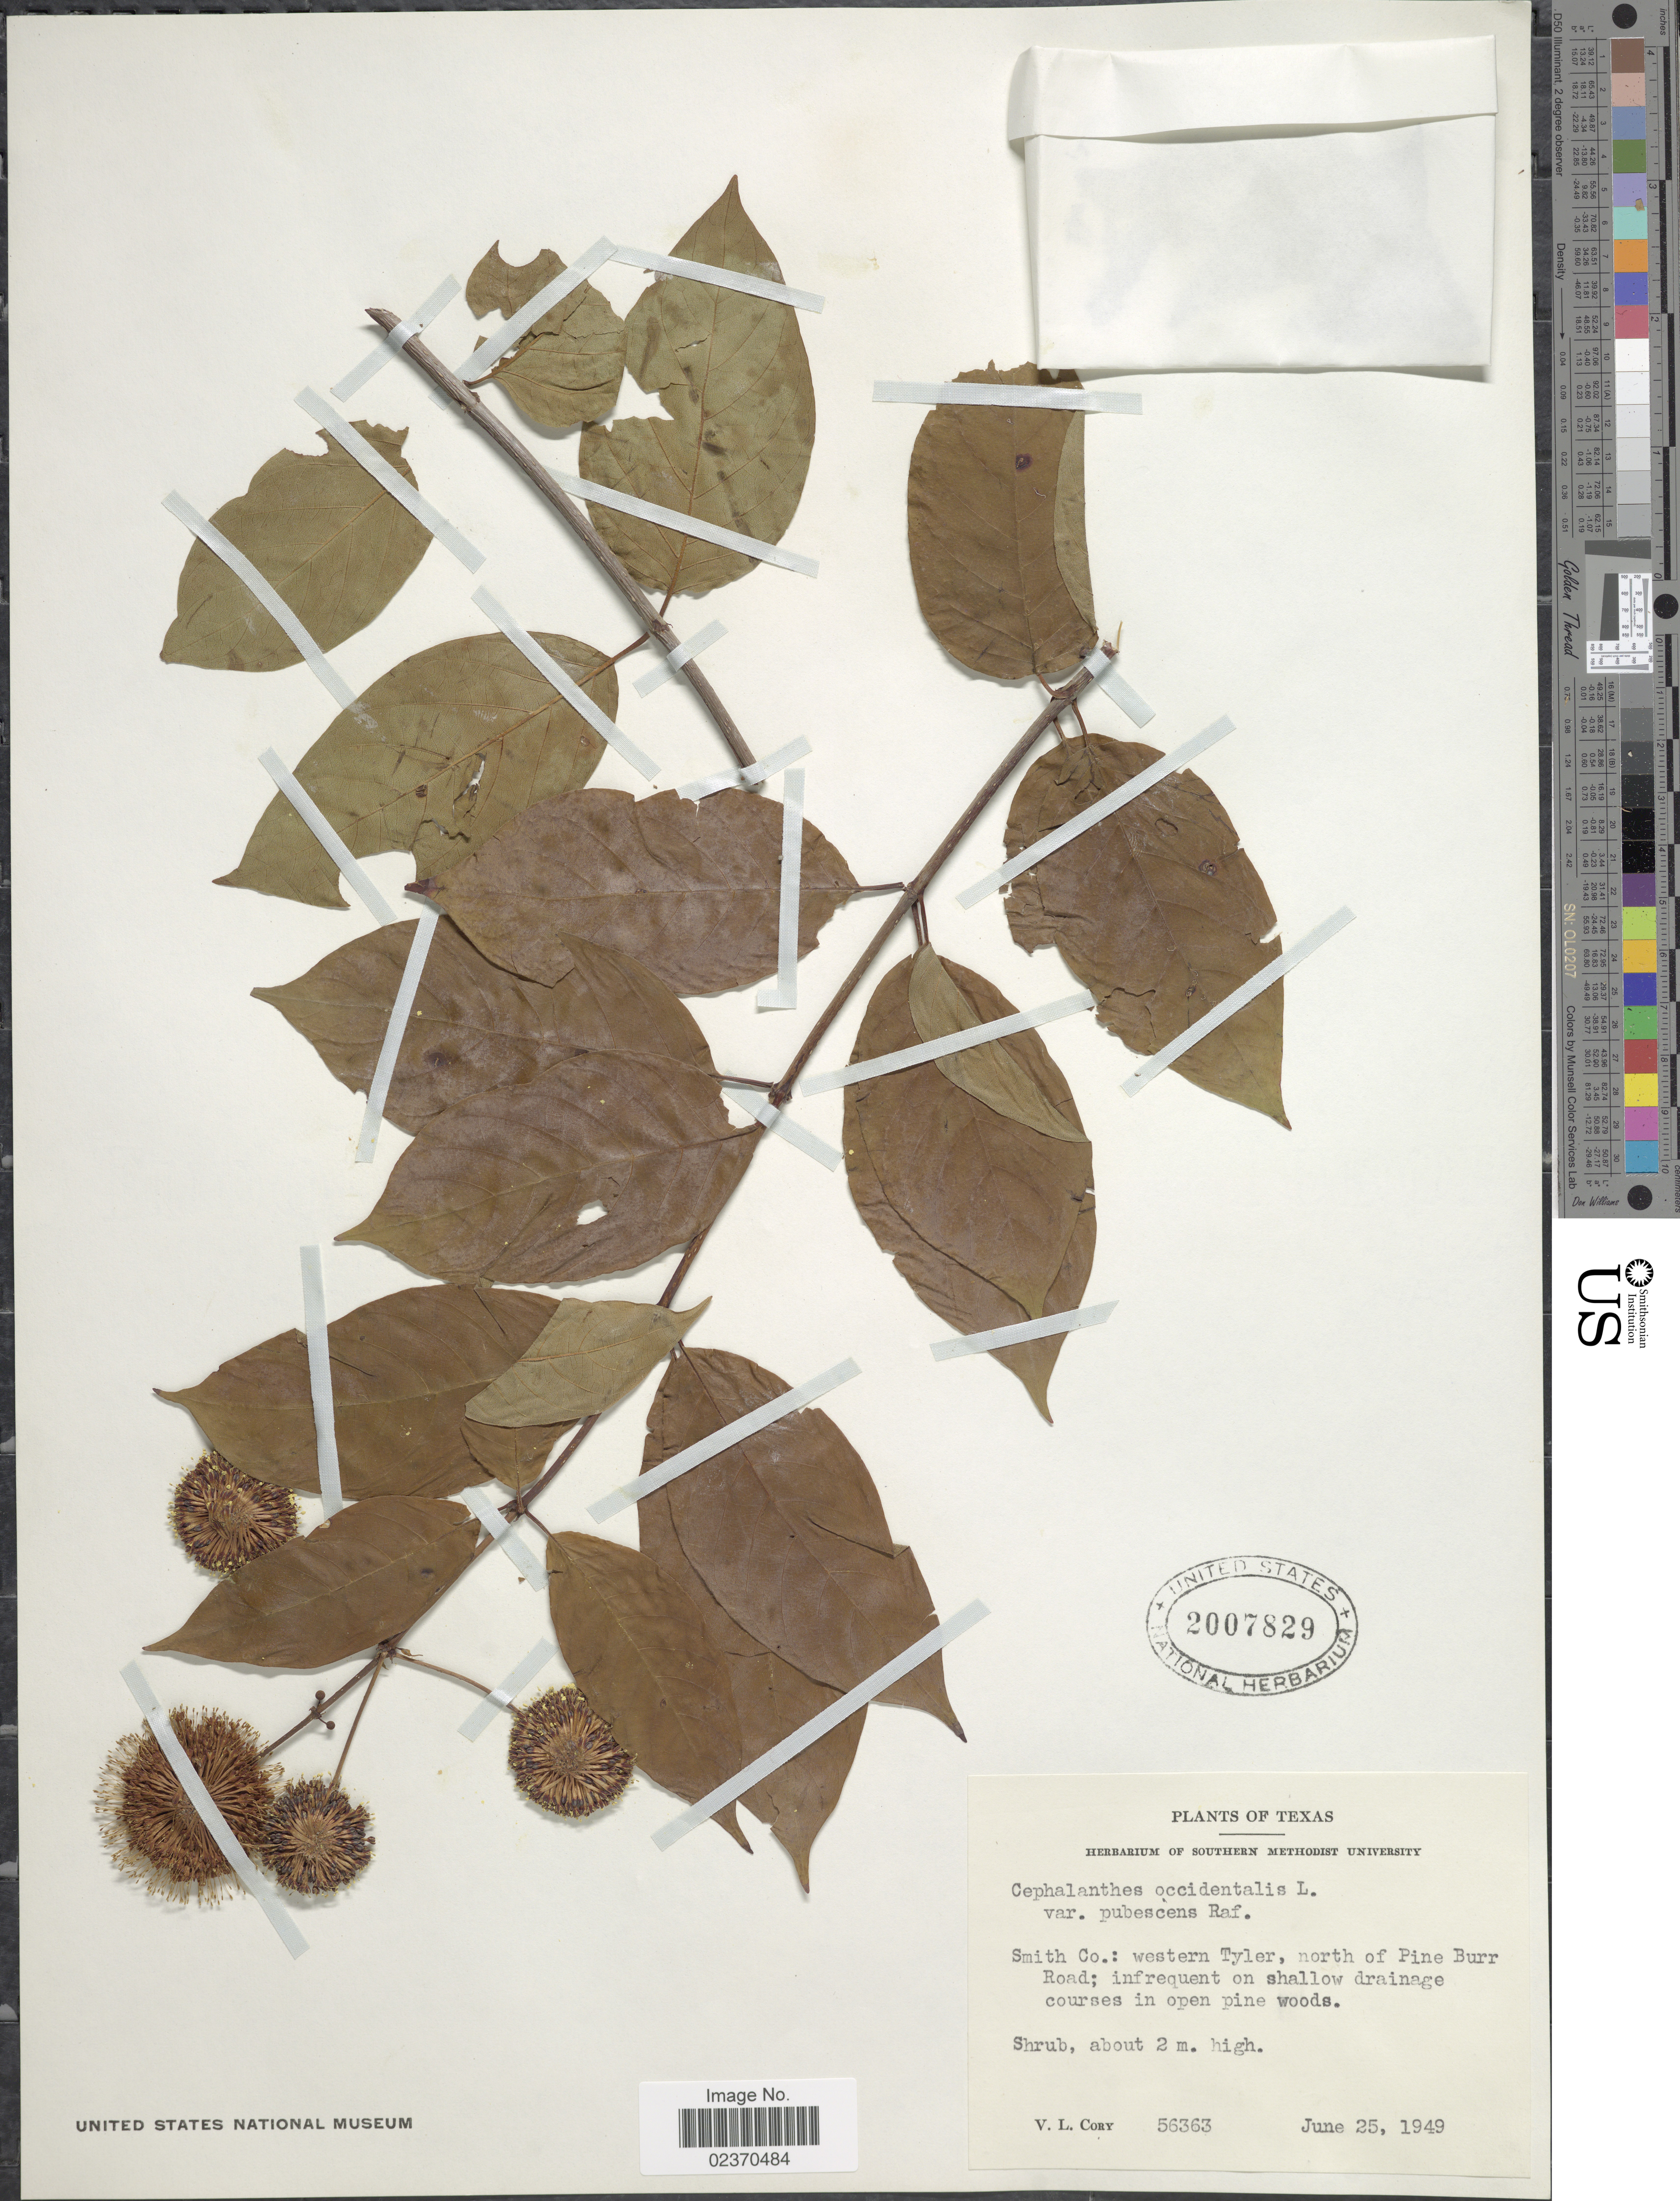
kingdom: Plantae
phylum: Tracheophyta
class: Magnoliopsida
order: Gentianales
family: Rubiaceae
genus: Cephalanthus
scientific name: Cephalanthus occidentalis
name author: L.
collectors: V. Cory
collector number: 56363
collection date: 1949-06-25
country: United States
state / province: Texas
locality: Smith Co.: western Tyler, north of Pine Burr Road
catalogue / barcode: US 2007829